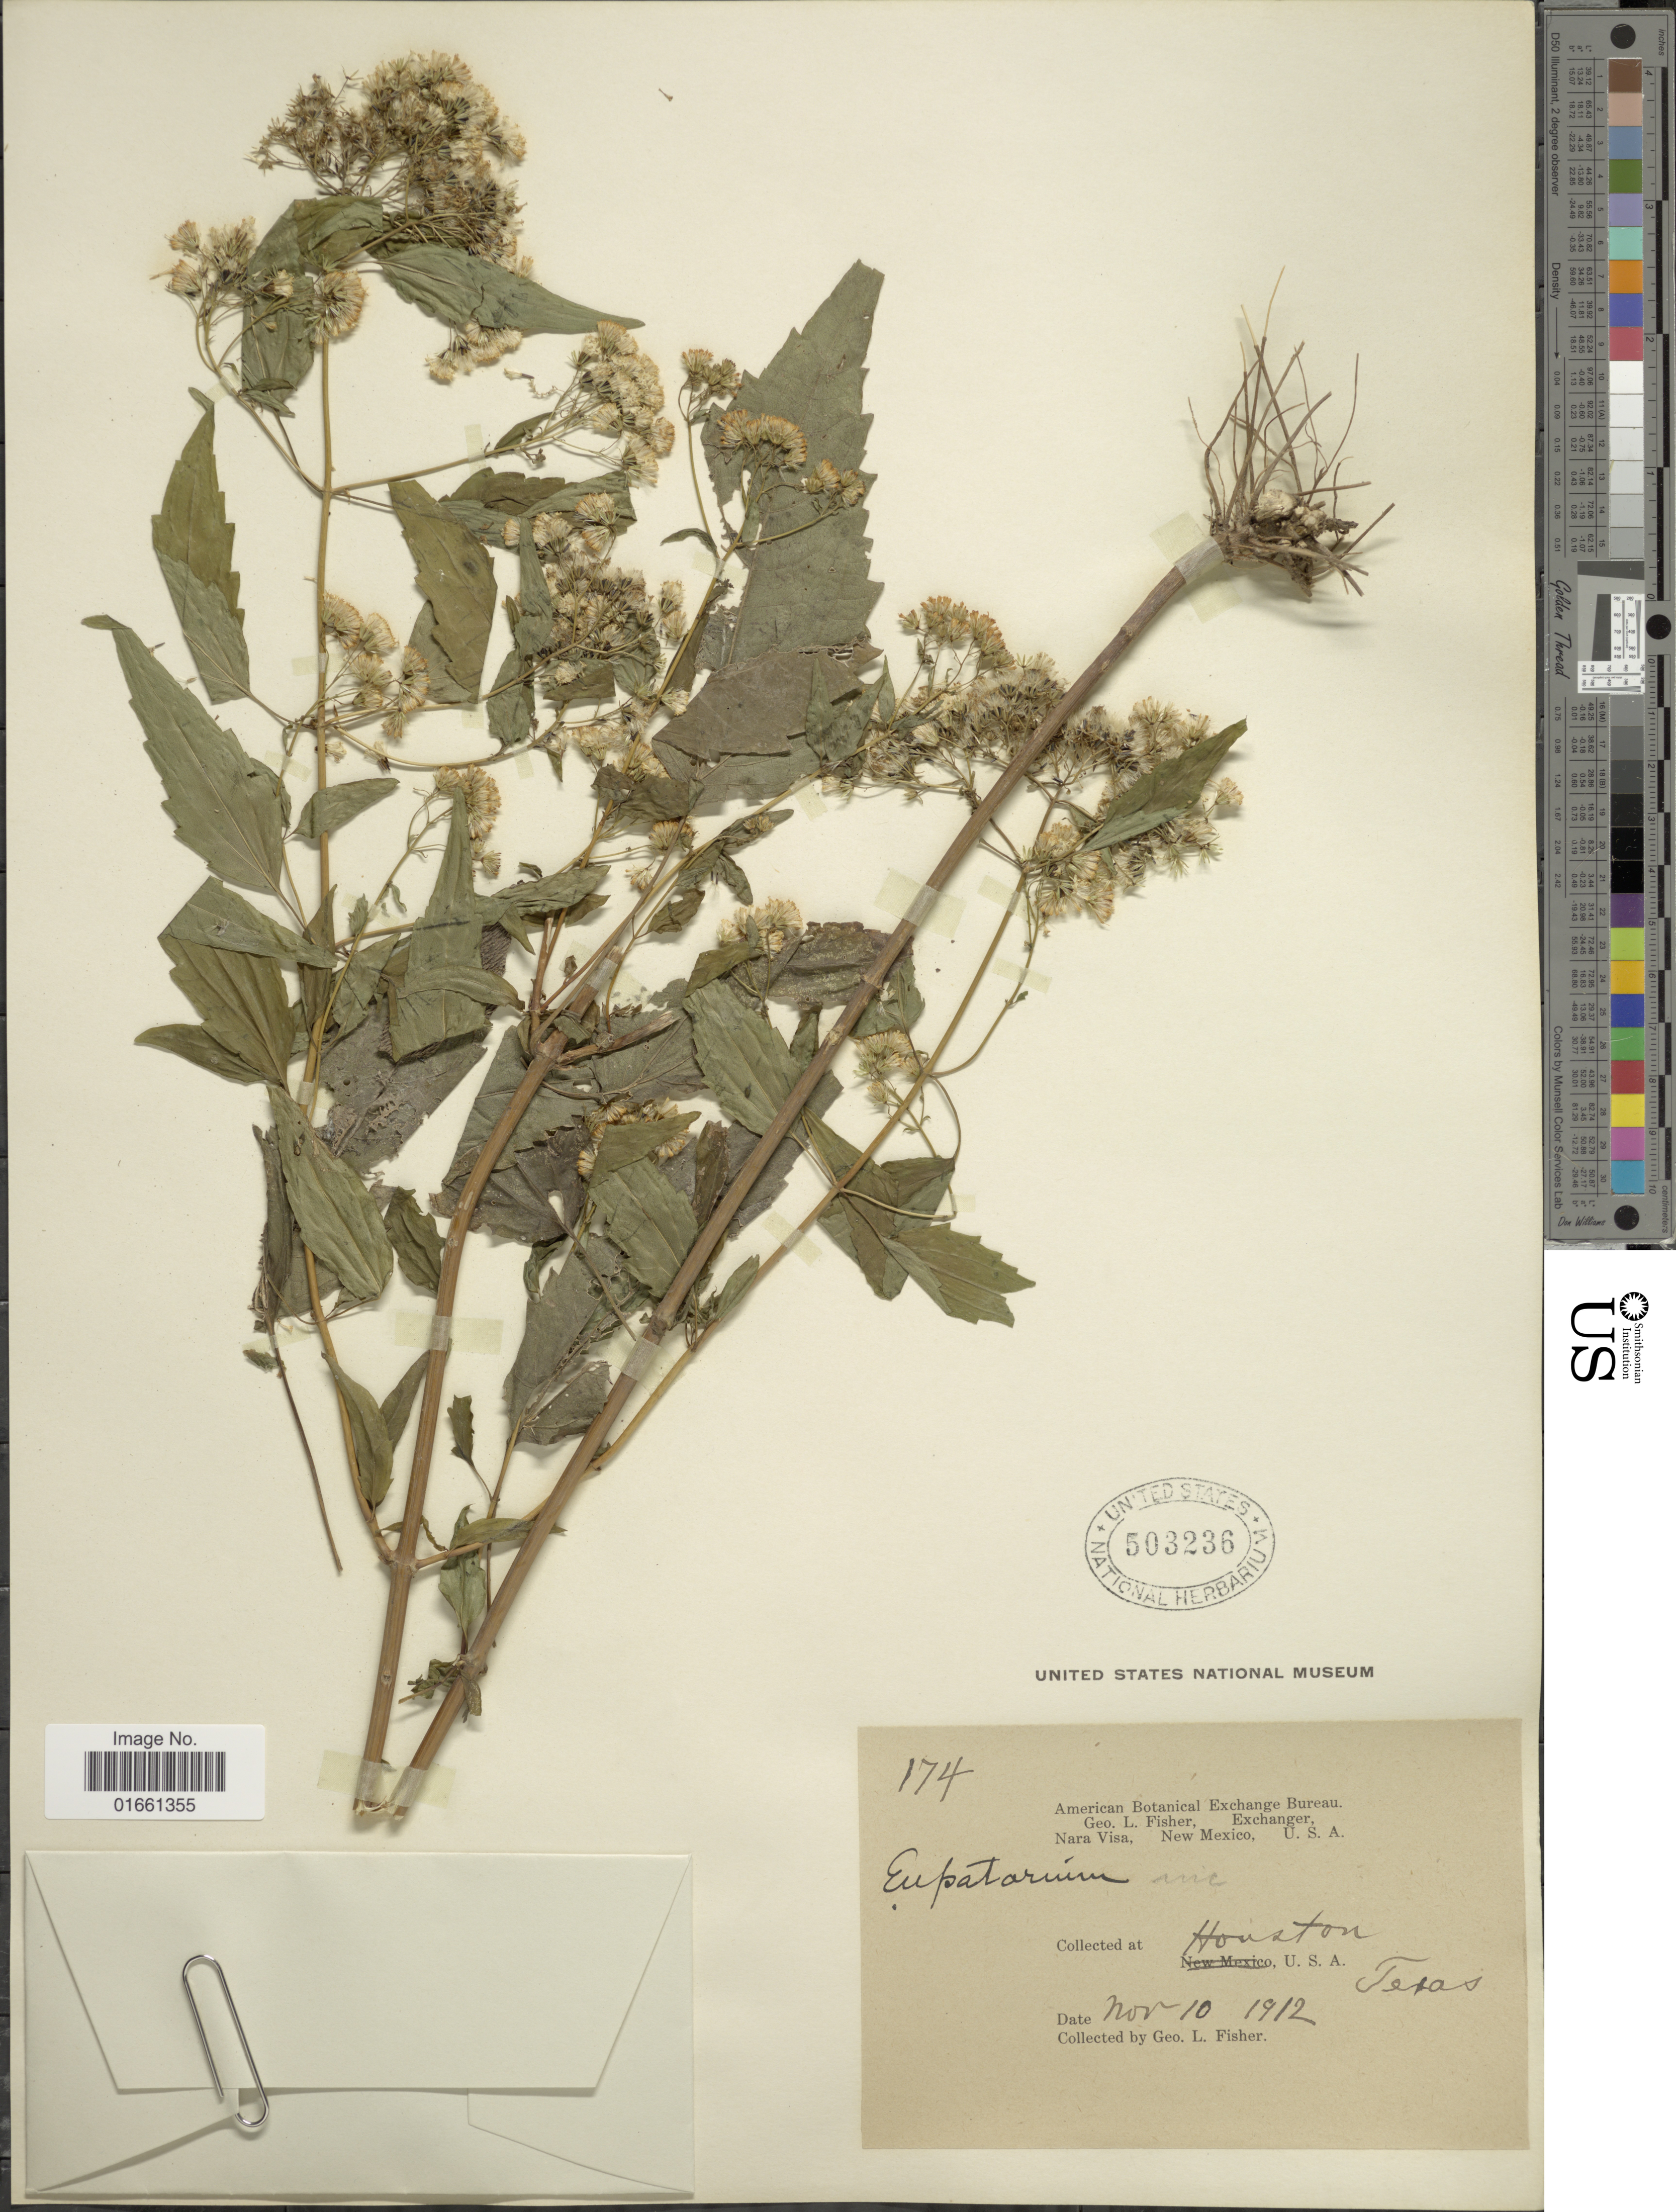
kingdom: Plantae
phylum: Tracheophyta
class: Magnoliopsida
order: Asterales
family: Asteraceae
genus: Fleischmannia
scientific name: Fleischmannia incarnata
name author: (Walter) R.M. King & H. Rob.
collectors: G. L. Fisher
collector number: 174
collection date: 1912-11-10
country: United States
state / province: Texas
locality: Houston.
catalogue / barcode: US 503236